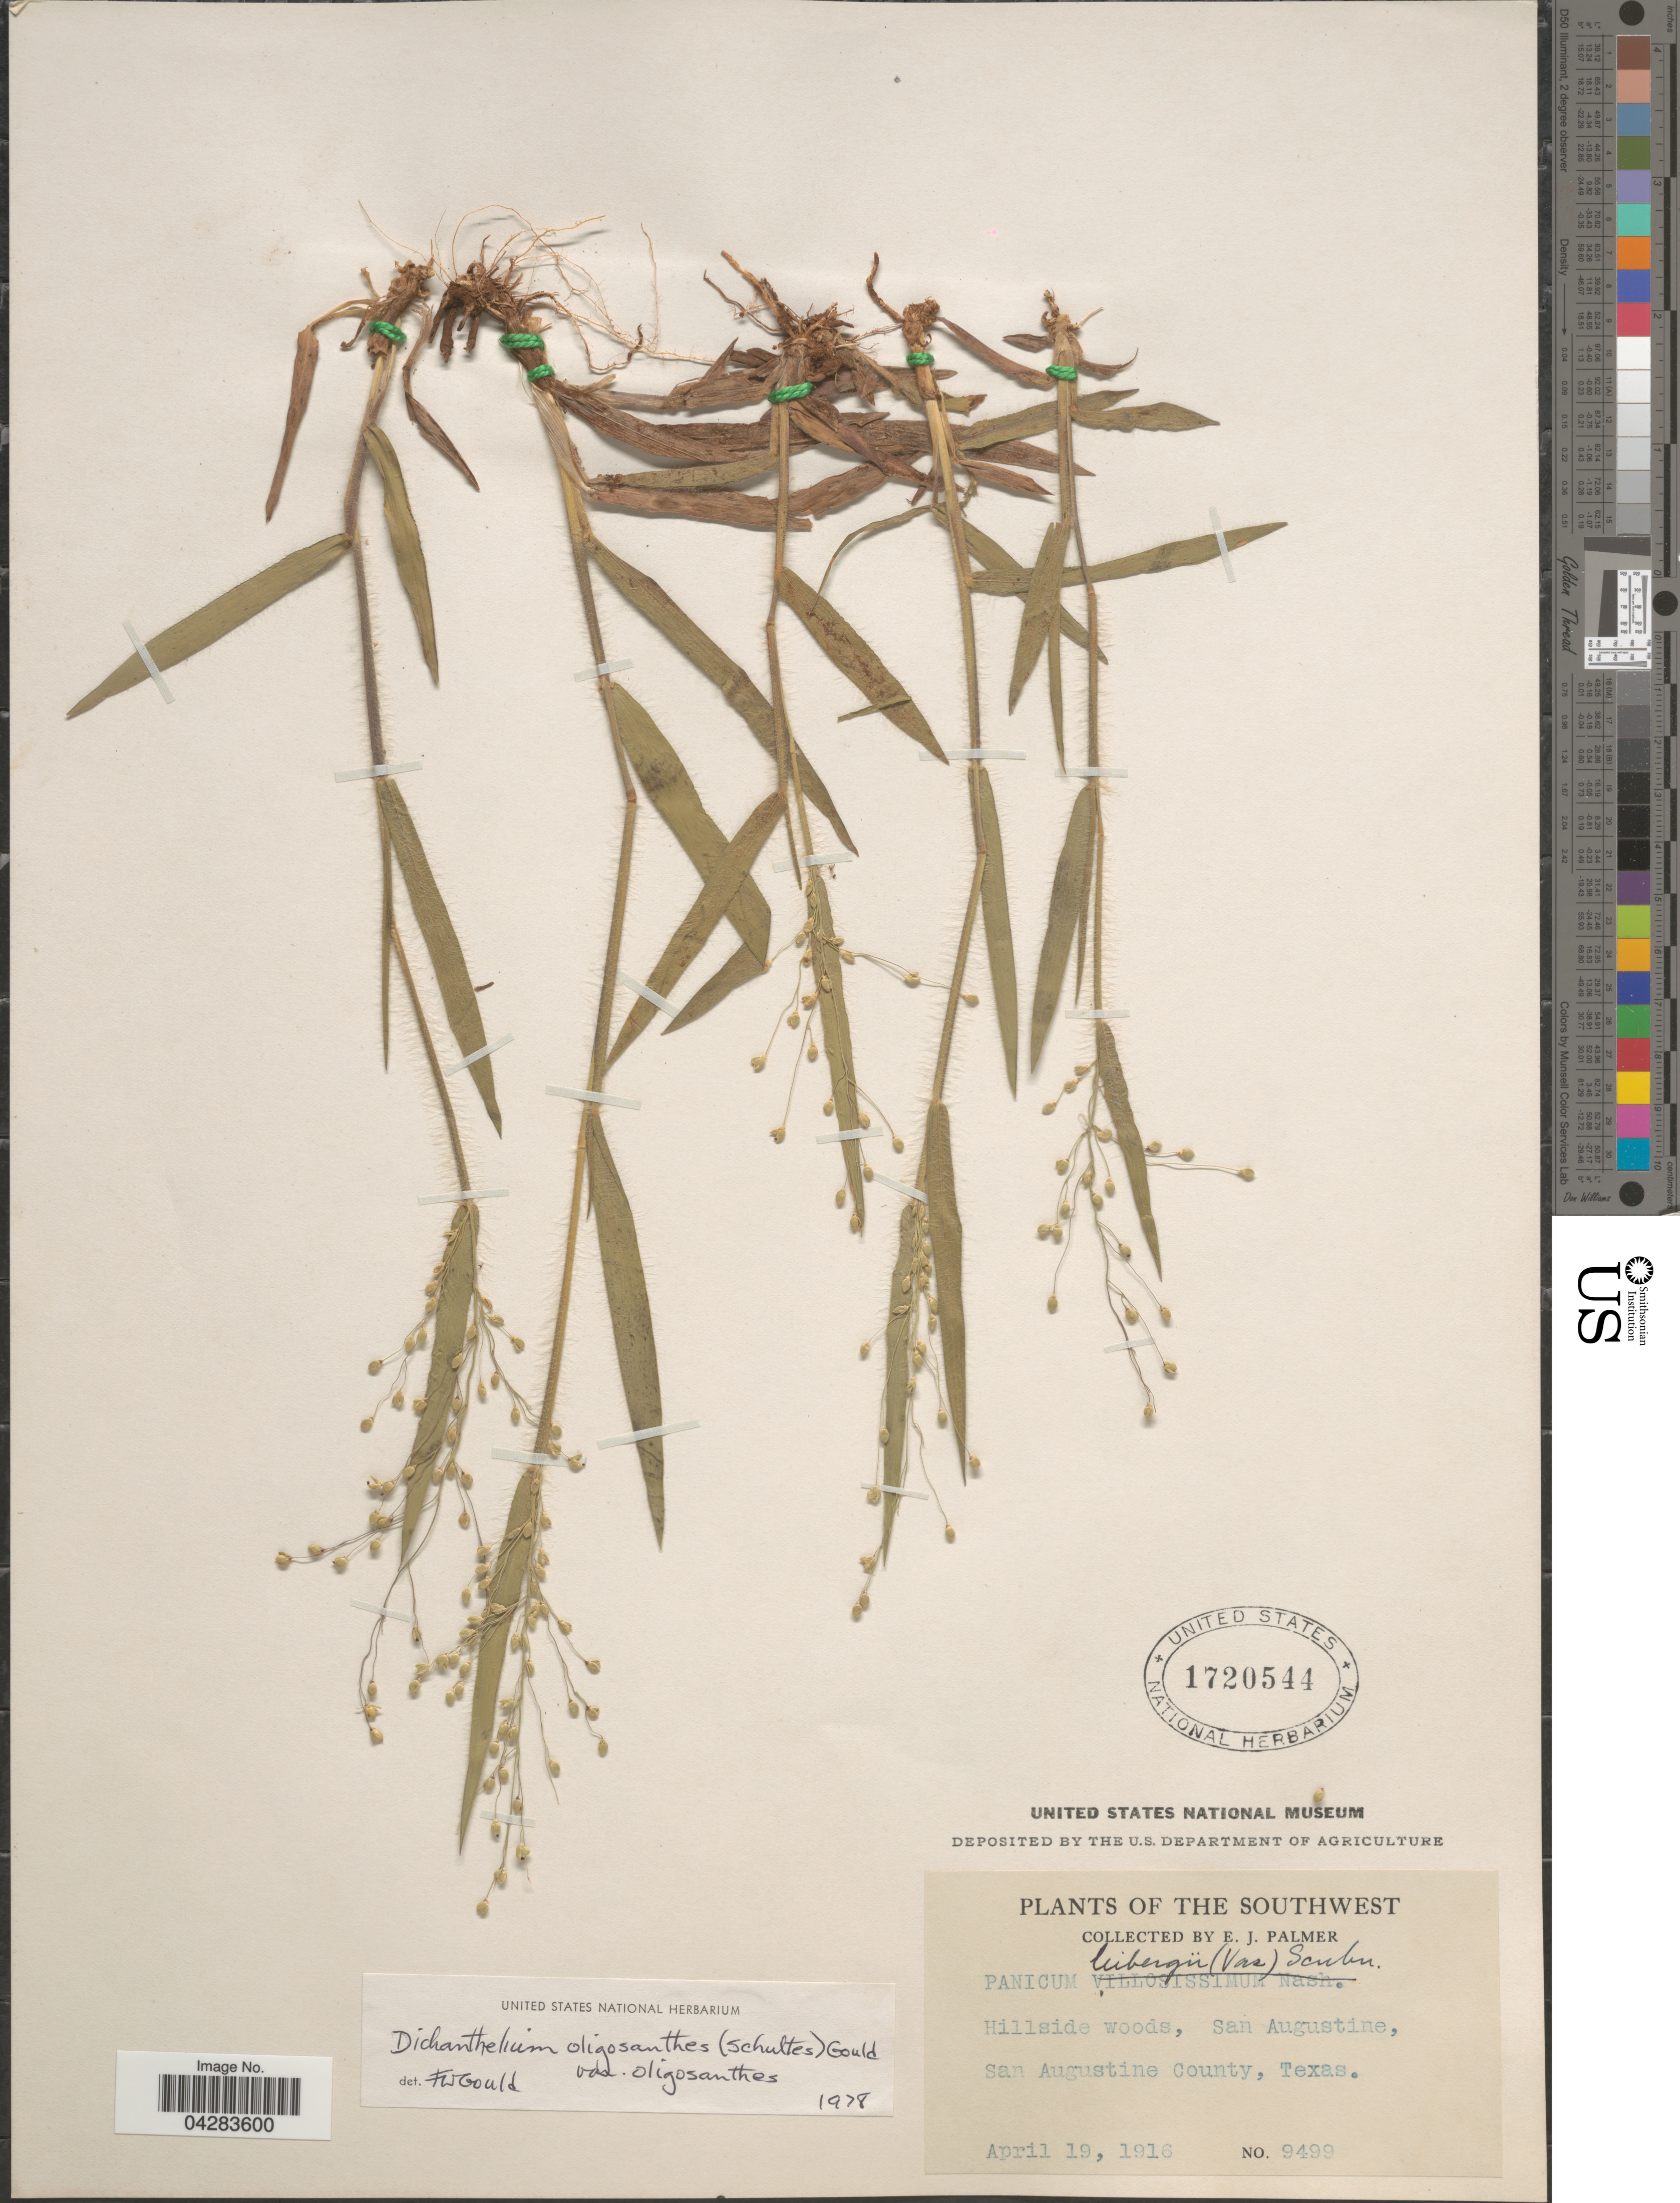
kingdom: Plantae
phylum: Tracheophyta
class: Liliopsida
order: Poales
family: Poaceae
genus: Dichanthelium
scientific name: Dichanthelium oligosanthes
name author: (Schult.) Gould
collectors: E. J. Palmer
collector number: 9499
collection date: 1916-04-19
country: United States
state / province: Texas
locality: Southwest. Hillside woods, San Augustine, San Augustine County.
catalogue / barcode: US 1720544